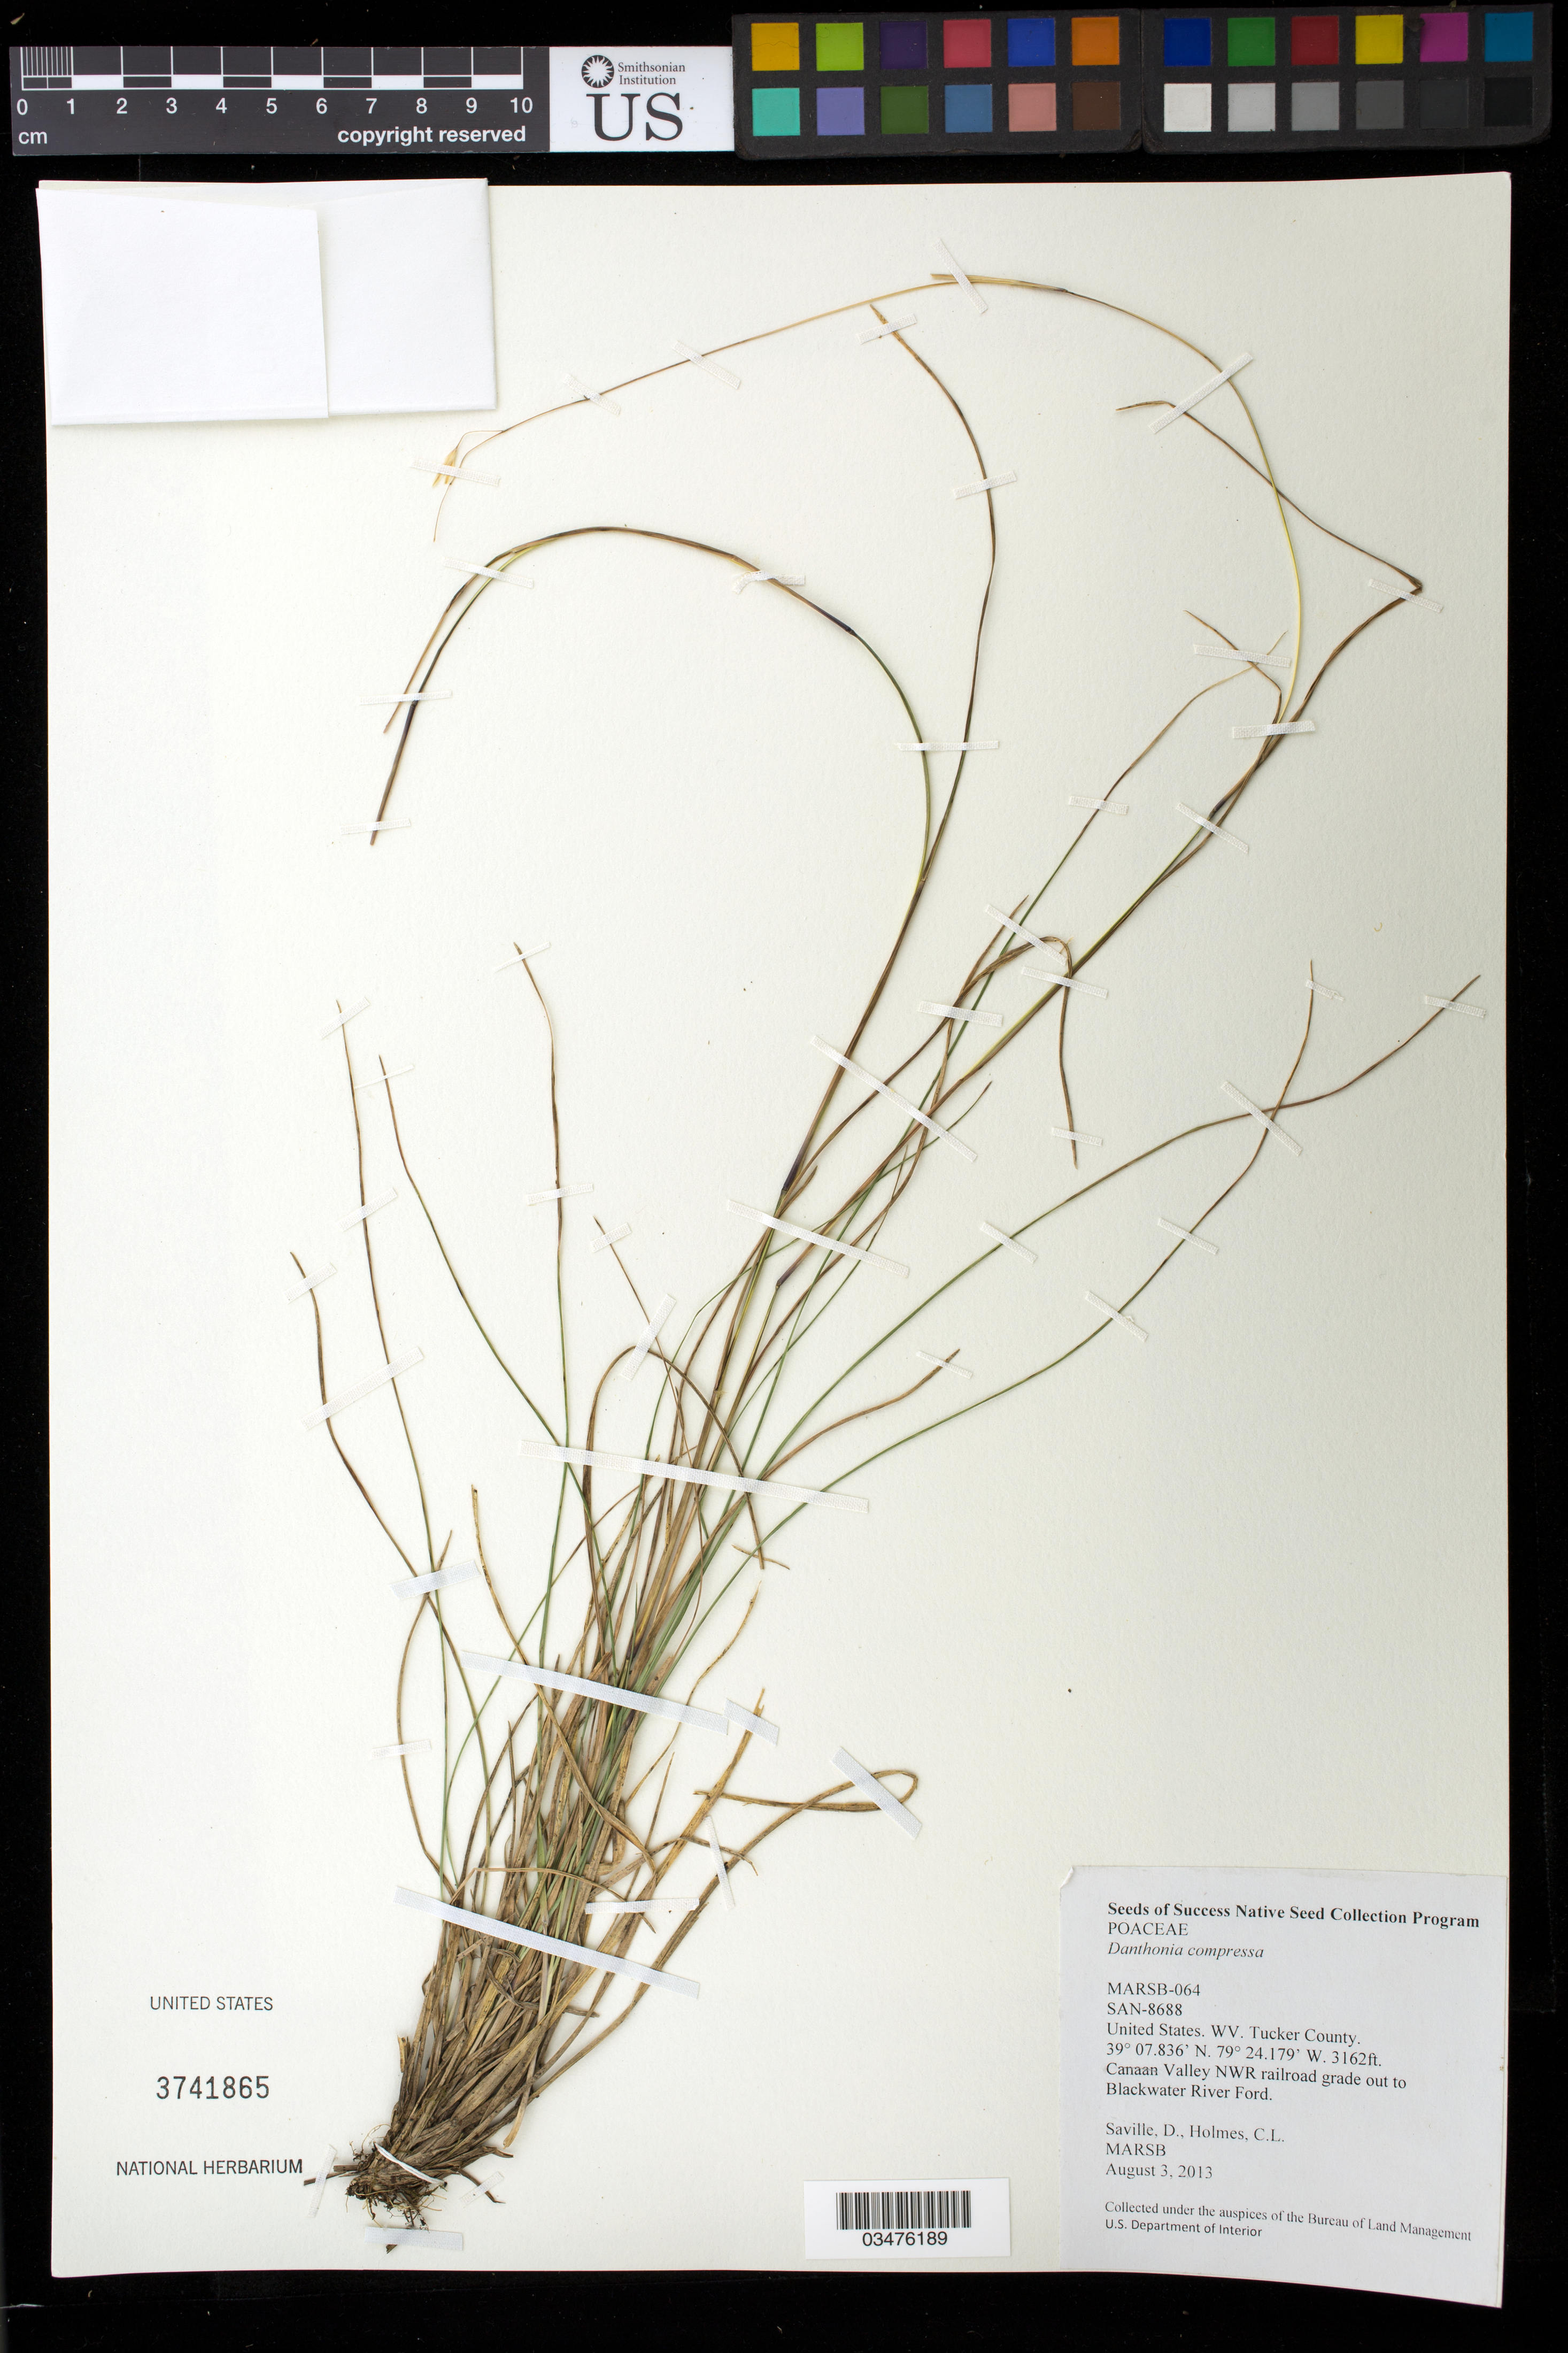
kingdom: Plantae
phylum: Tracheophyta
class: Liliopsida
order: Poales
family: Poaceae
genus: Danthonia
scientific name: Danthonia compressa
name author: Austin in F. Peck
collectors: D. Saville & C. Holmes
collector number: MARSB-064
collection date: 2013-08-03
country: United States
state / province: West Virginia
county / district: Tucker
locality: Canaan Valley NWR railroad grade out to Blackwater River Ford.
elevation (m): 964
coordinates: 39 7.836 N, 79 24.179 W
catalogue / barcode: US 3741865